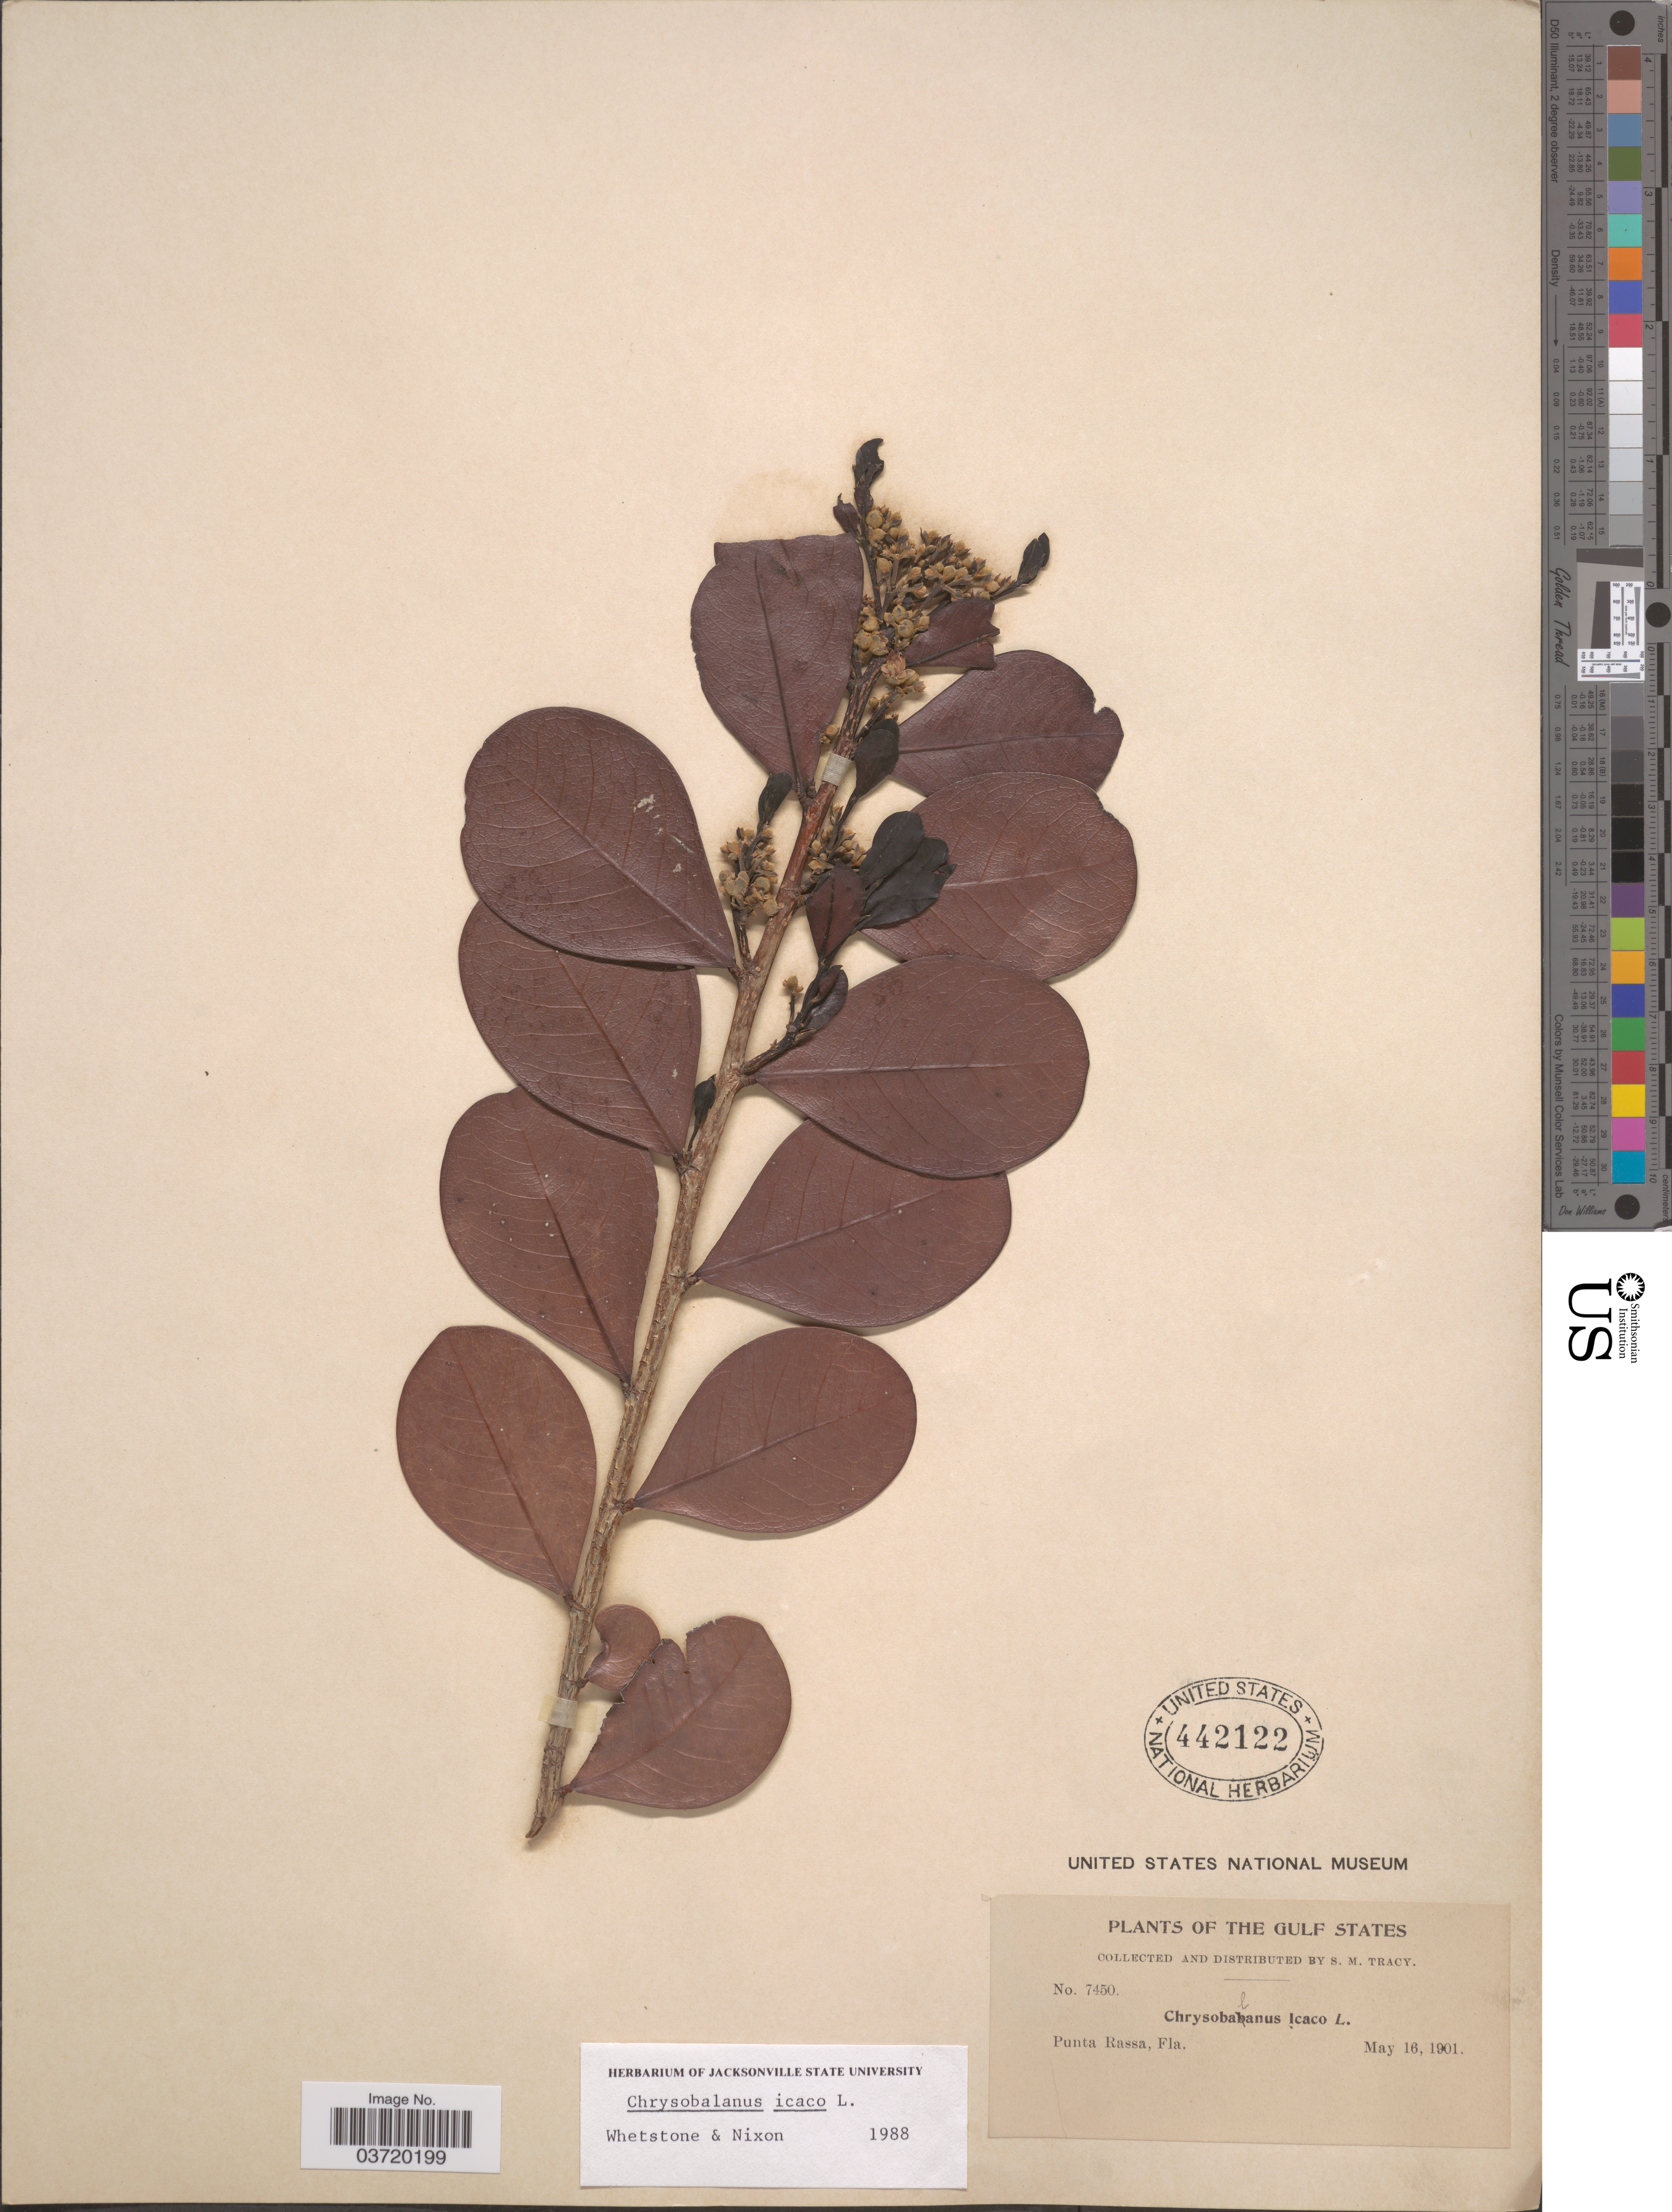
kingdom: Plantae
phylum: Tracheophyta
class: Magnoliopsida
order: Malpighiales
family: Chrysobalanaceae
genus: Chrysobalanus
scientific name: Chrysobalanus icaco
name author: L.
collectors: S. M. Tracy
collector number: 7450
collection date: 1901-05-16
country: United States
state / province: Florida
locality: Gulf States. Punta Rassa.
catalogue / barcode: US 442122